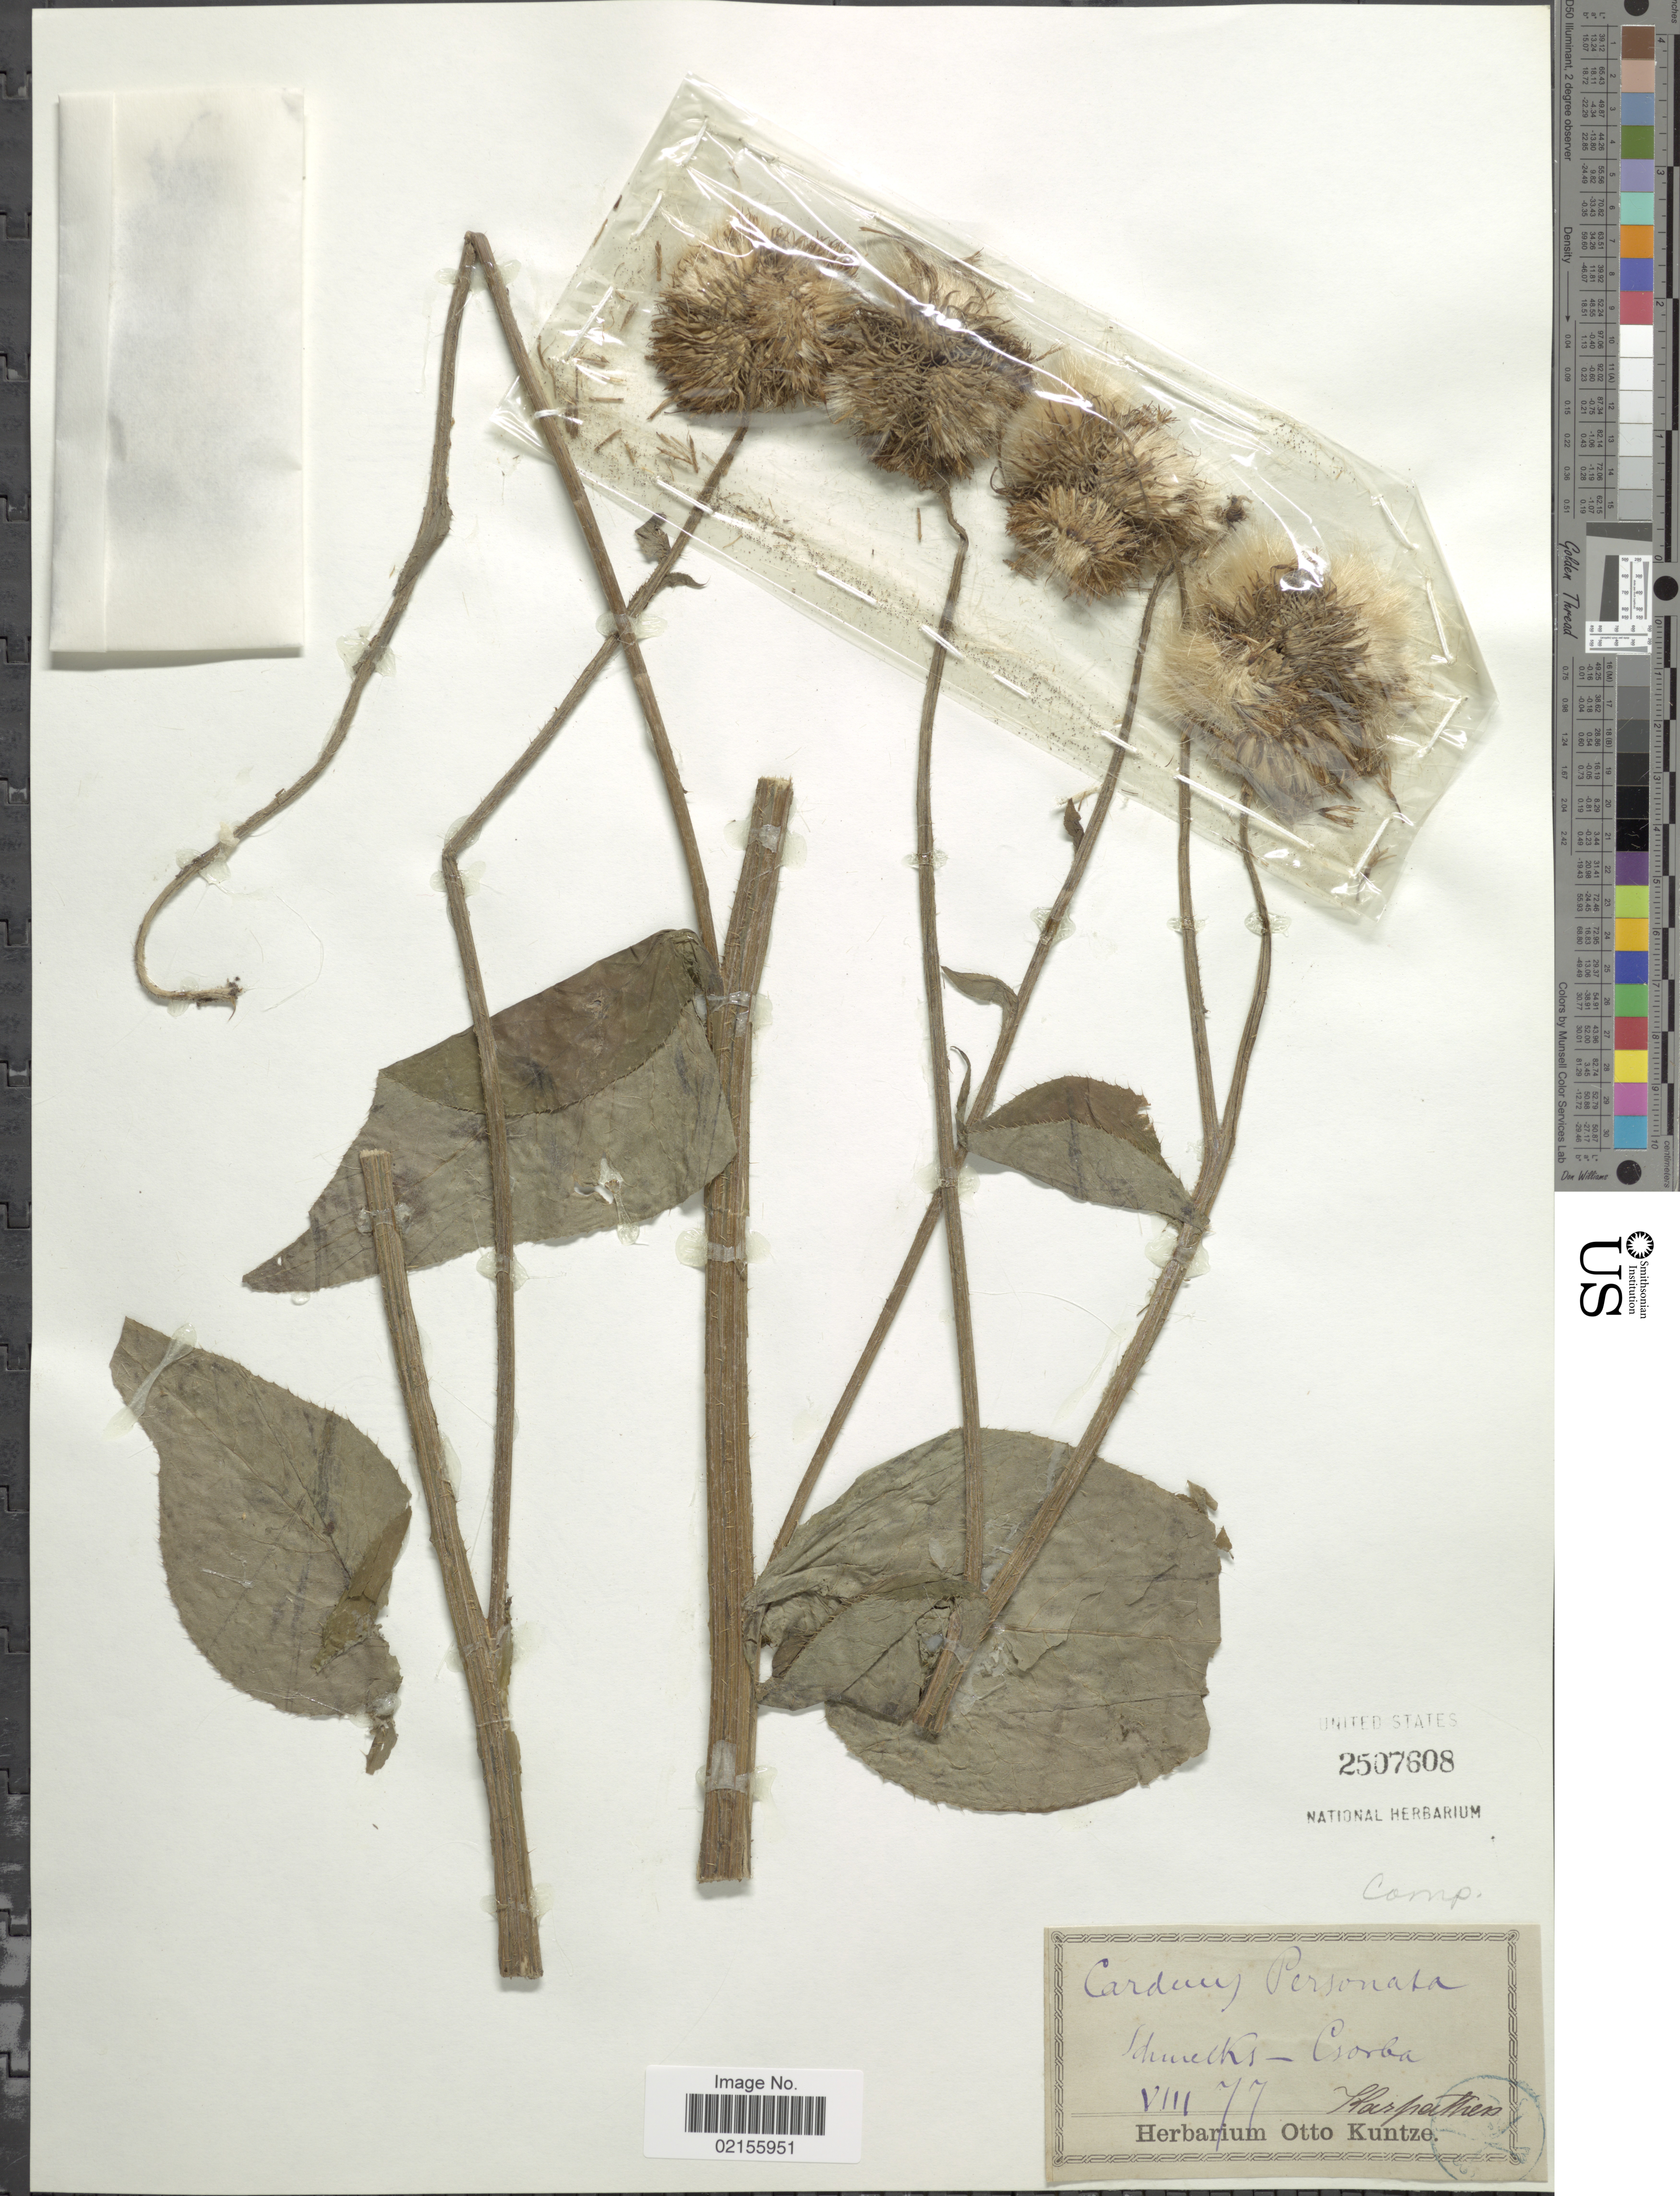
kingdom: Plantae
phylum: Tracheophyta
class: Magnoliopsida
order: Asterales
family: Asteraceae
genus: Carduus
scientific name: Carduus personata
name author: (L.) Jacq.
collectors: ex herb. Otto Kuntze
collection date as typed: Transcribed d/m/y: /8/77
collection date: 1877-08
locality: Karpathen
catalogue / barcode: US 2507608